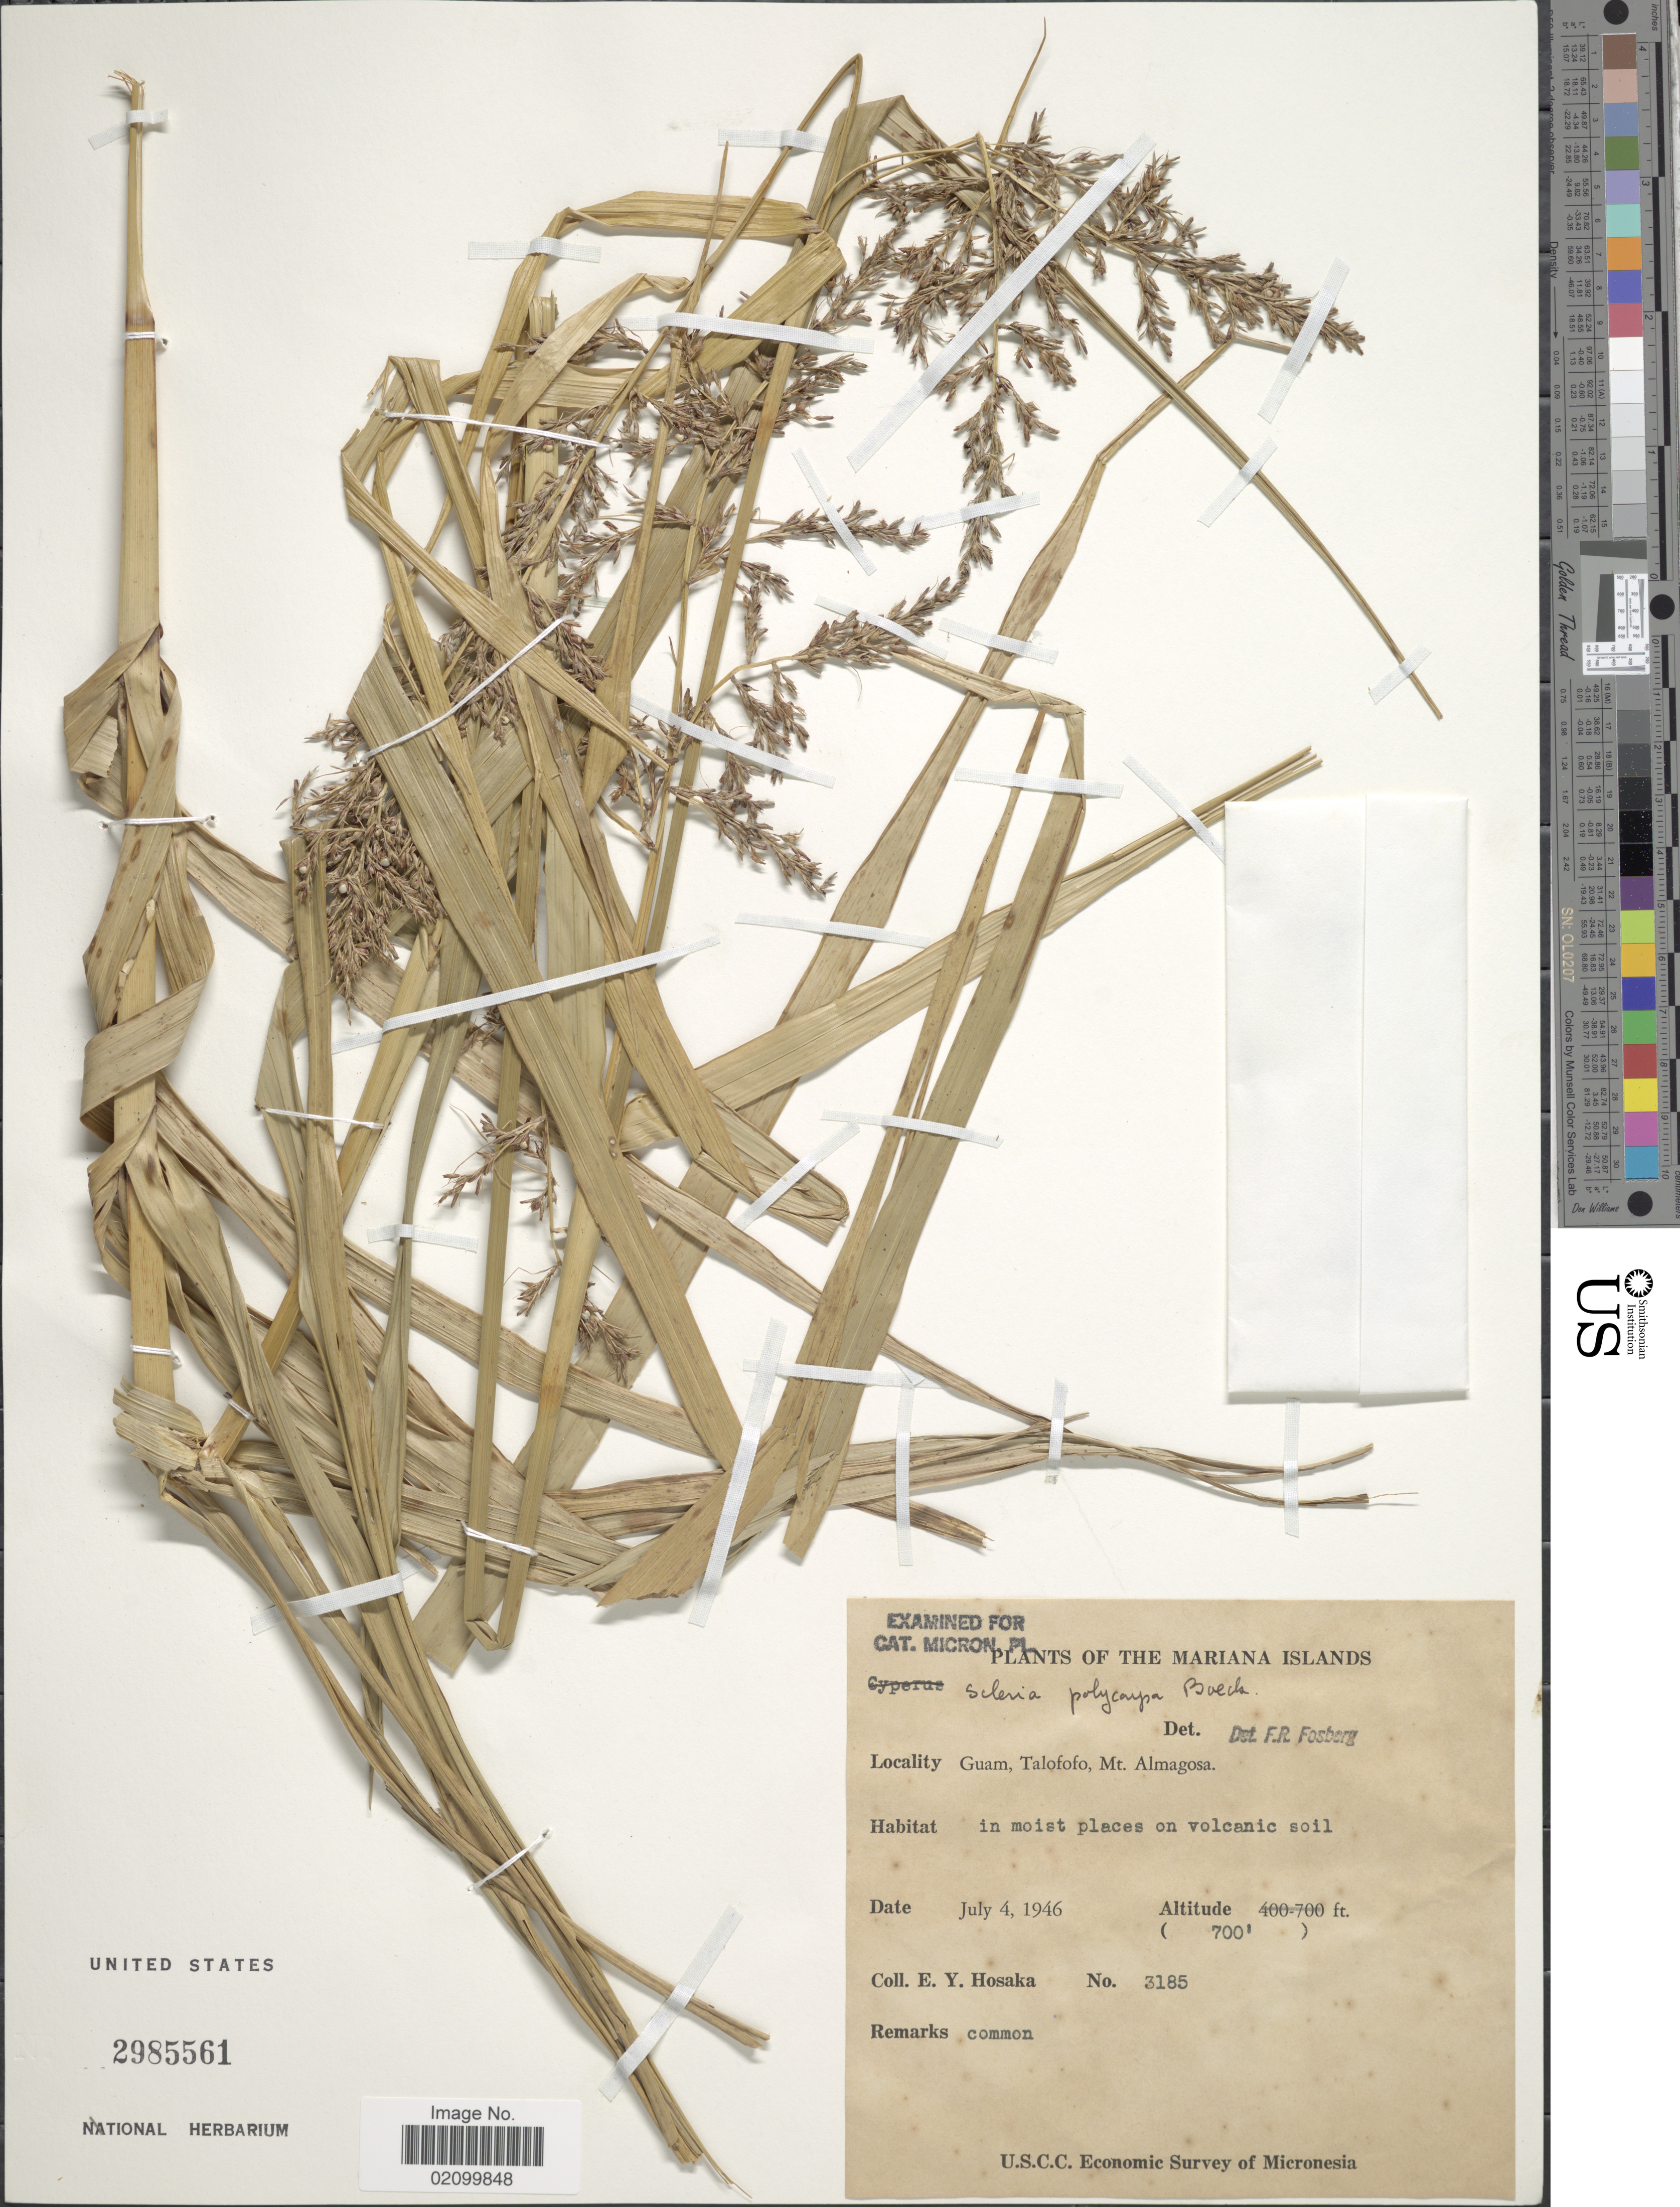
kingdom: Plantae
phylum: Tracheophyta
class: Liliopsida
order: Poales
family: Cyperaceae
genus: Scleria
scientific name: Scleria polycarpa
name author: Boeckeler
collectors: E. Y. Hosaka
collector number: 3185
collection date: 1946-07-04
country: Guam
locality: Mariana Islands, Guam, Talofofo, Mt. Almagosa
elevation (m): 213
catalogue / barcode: US 2985561